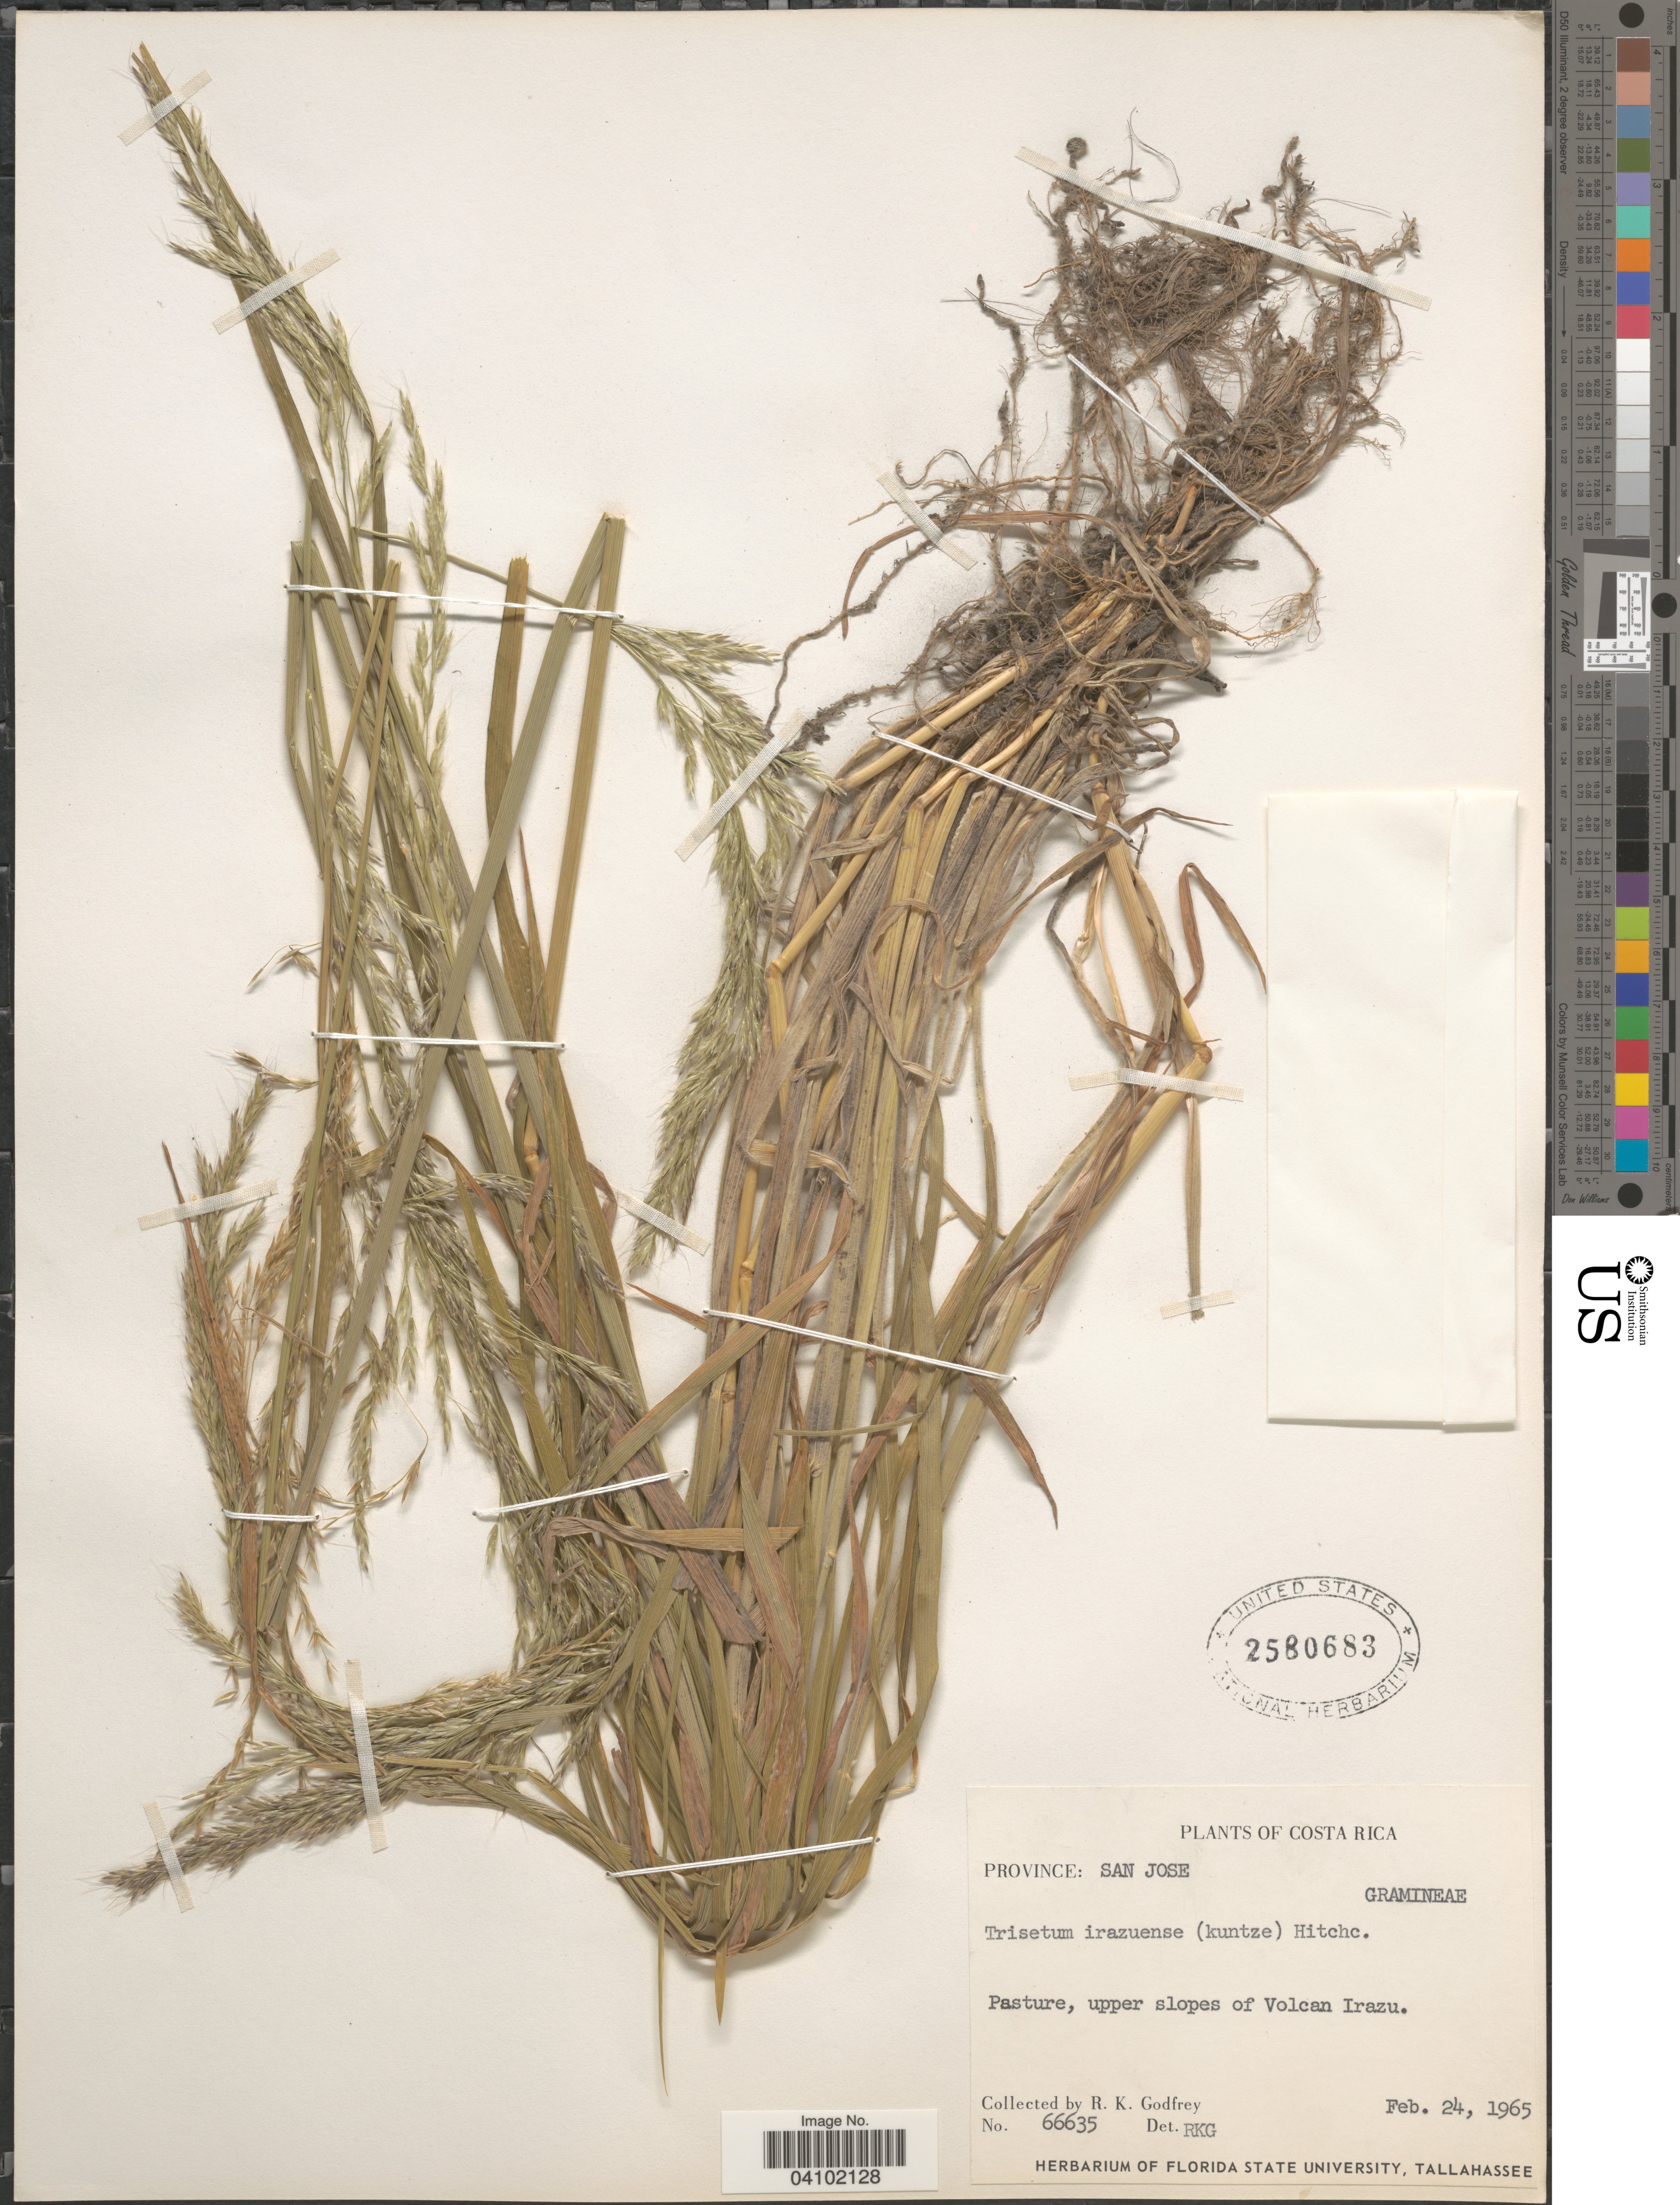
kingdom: Plantae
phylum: Tracheophyta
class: Liliopsida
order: Poales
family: Poaceae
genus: Peyritschia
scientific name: Peyritschia irazuensis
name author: (Kuntze) P.M. Peterson et al.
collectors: R. K. Godfrey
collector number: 66635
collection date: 1965-02-24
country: Costa Rica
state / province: San José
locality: Upper slopes of Volcan Irazu.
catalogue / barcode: US 2580683